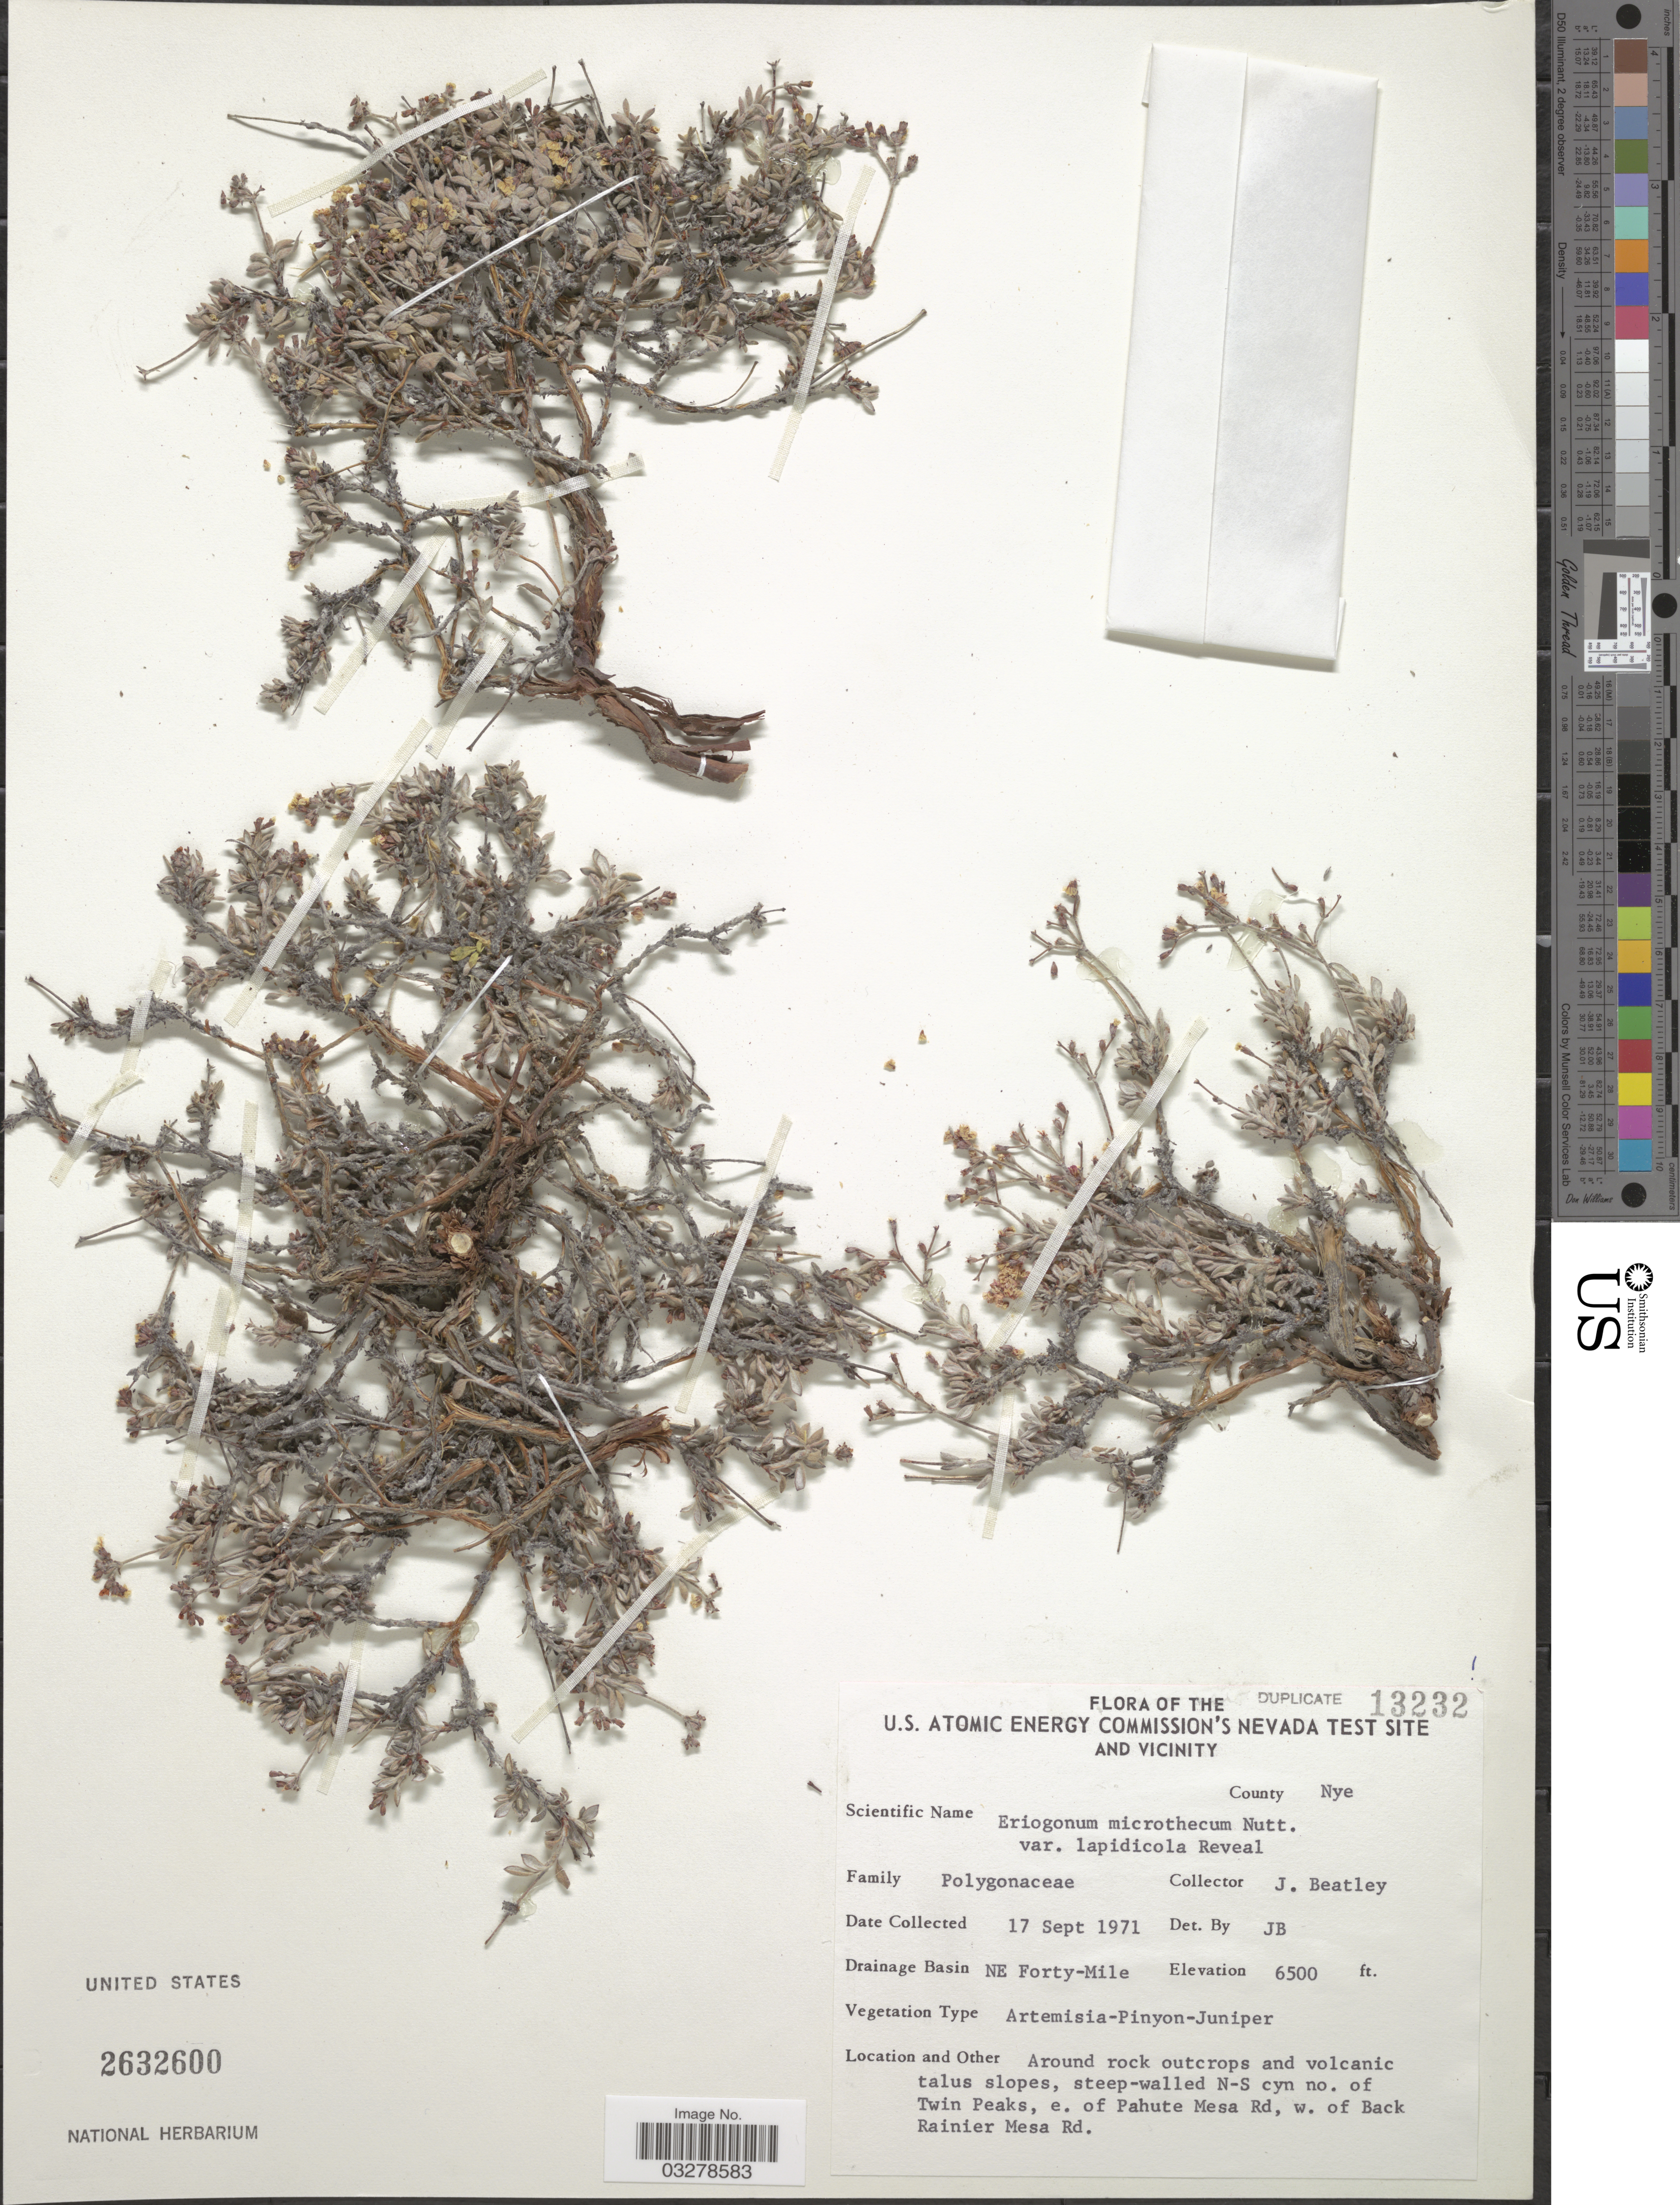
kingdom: Plantae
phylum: Tracheophyta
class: Magnoliopsida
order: Caryophyllales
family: Polygonaceae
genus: Eriogonum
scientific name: Eriogonum microtheca var. lapidicola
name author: Reveal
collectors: J. C. Beatley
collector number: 13232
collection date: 1971-09-17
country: United States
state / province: Nevada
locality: U.S. Atomic Energy Commission's Nevada Test Site and Vicinity. County Nye. Drainage Basin NE Forty-Mile. Around rock outcrops and volcanic talus slopes, steep-walled N-S cyn no. of Twin Peaks, e. of Pahute Mesa Rd, w. of Back Rainier Mesa Rd.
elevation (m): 1981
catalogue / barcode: US 2632600